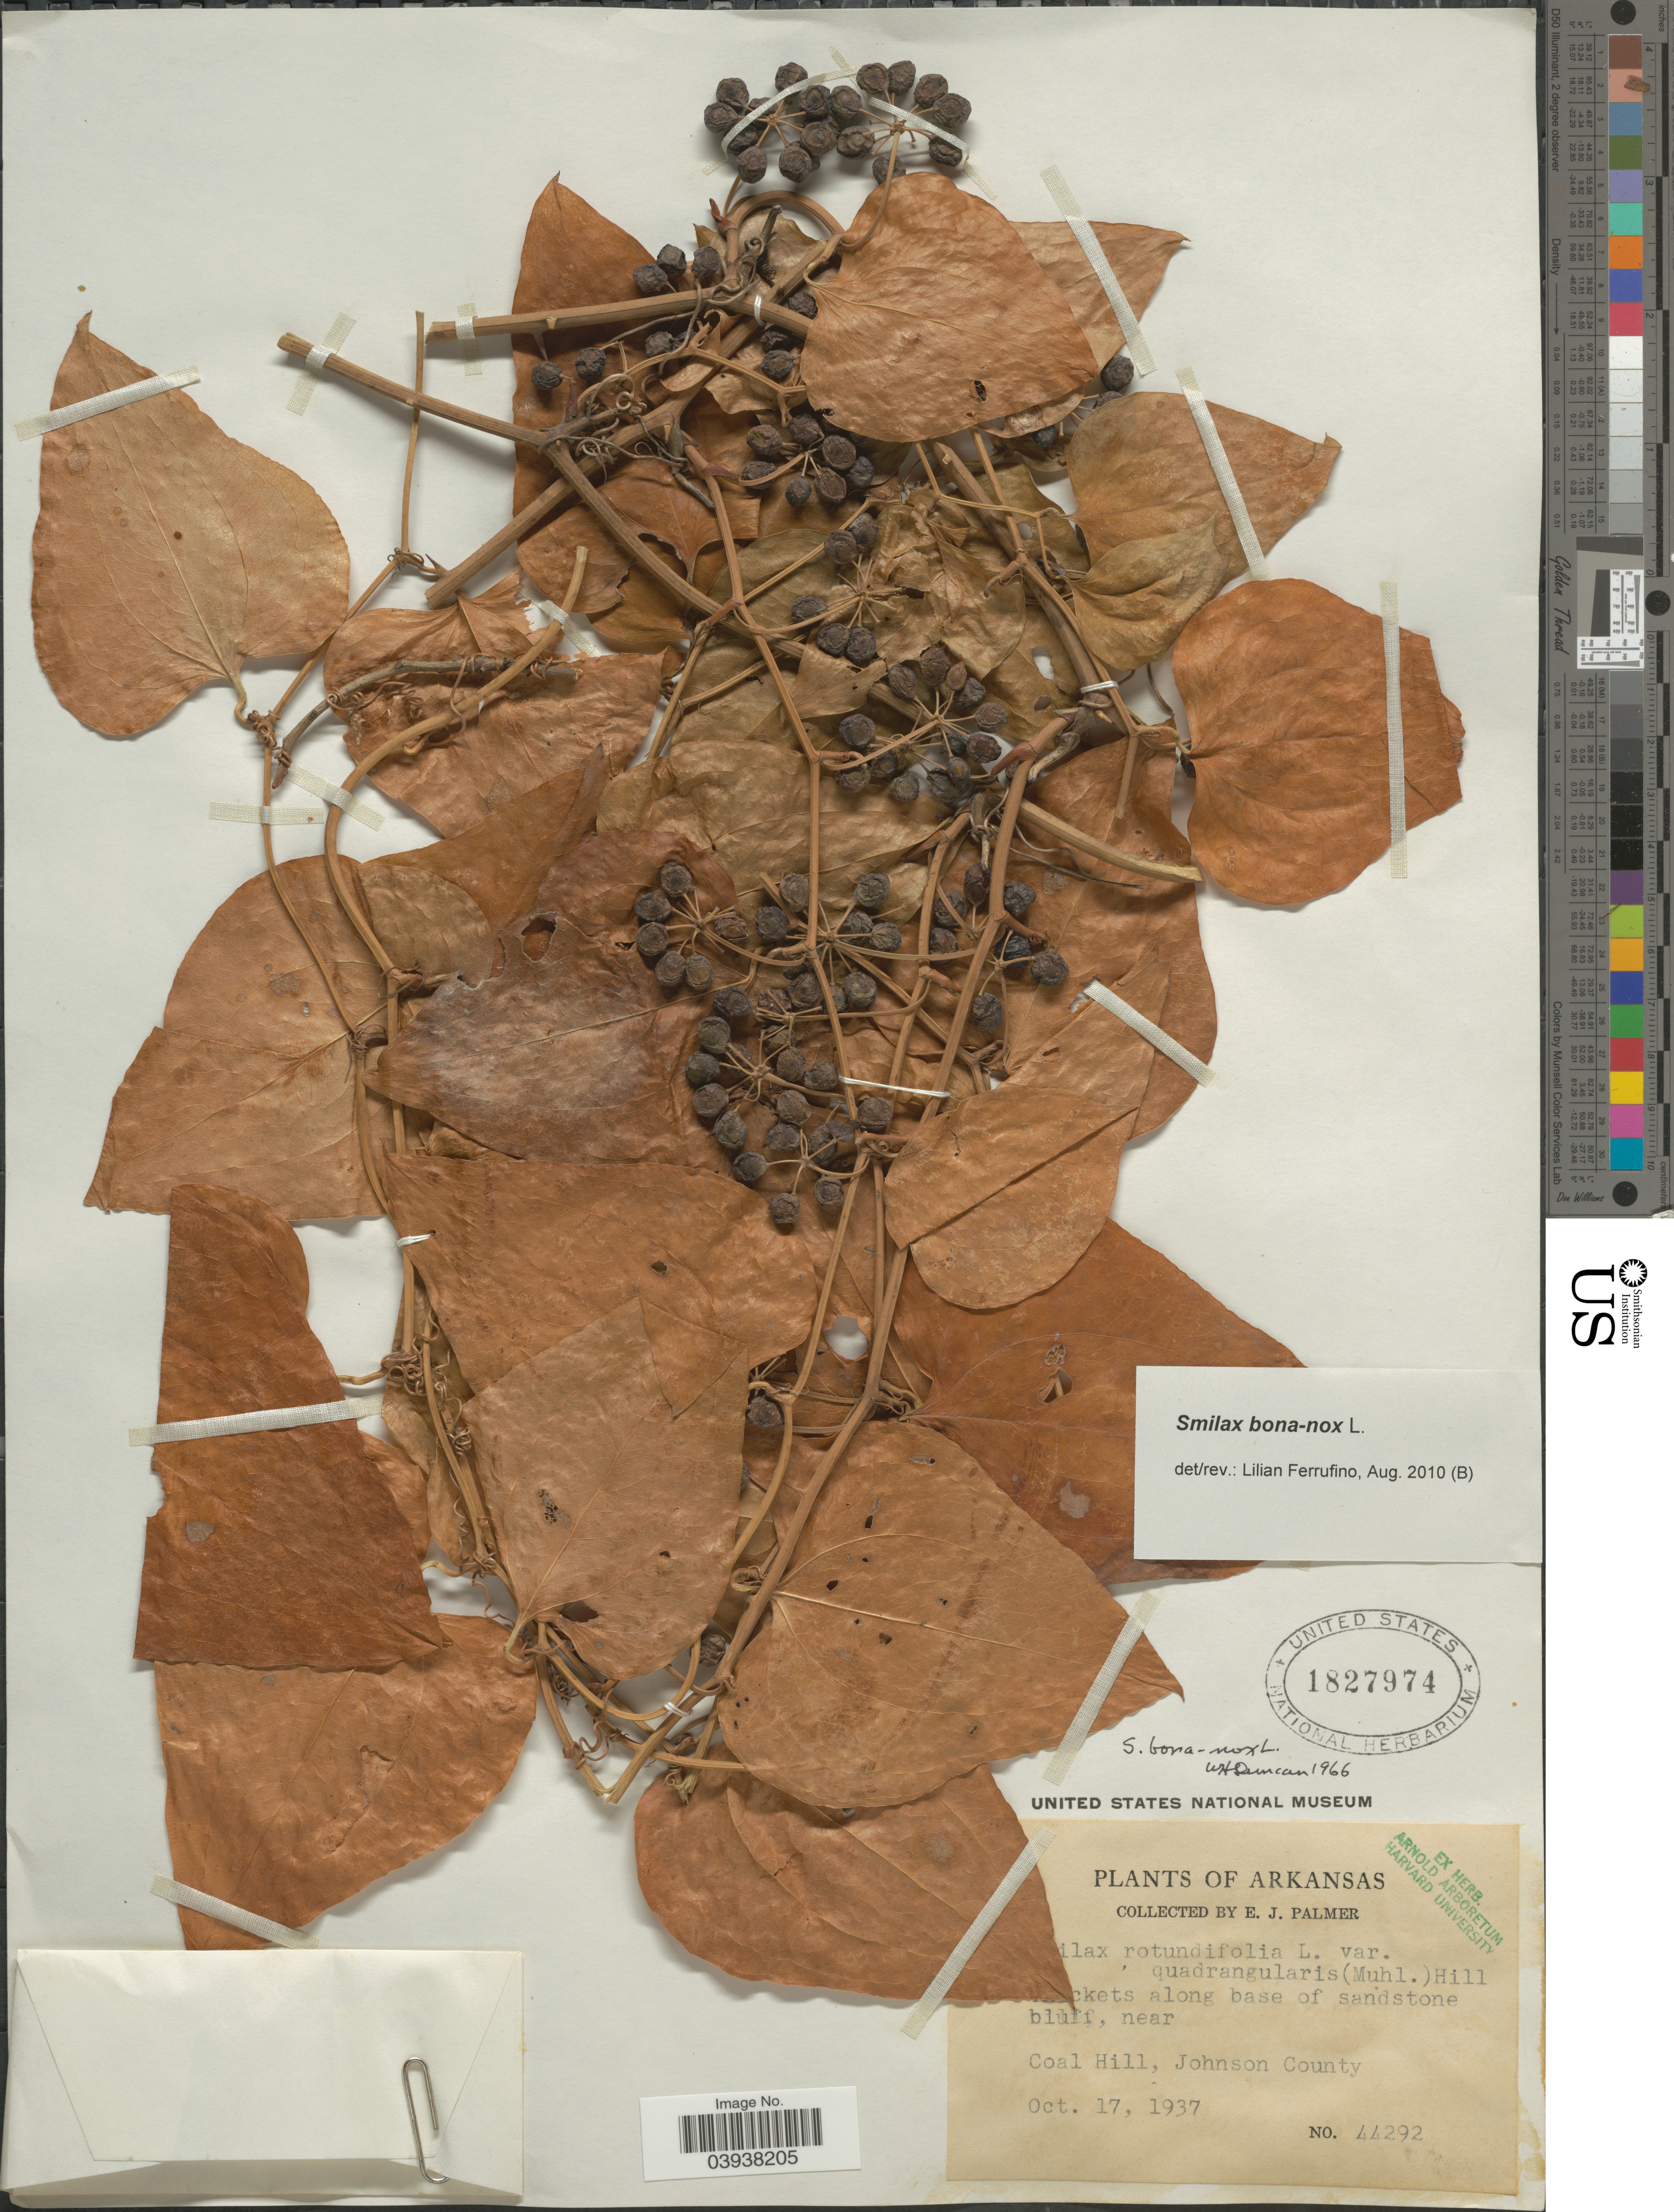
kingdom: Plantae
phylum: Tracheophyta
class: Liliopsida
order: Liliales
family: Smilacaceae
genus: Smilax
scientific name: Smilax bona-nox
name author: L.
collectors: E. J. Palmer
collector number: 44292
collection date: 1937-10-17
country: United States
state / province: Arkansas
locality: [illegible text]ckets along base of sandstone bluff, near Coal Hill, Johnson County.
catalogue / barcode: US 1827974